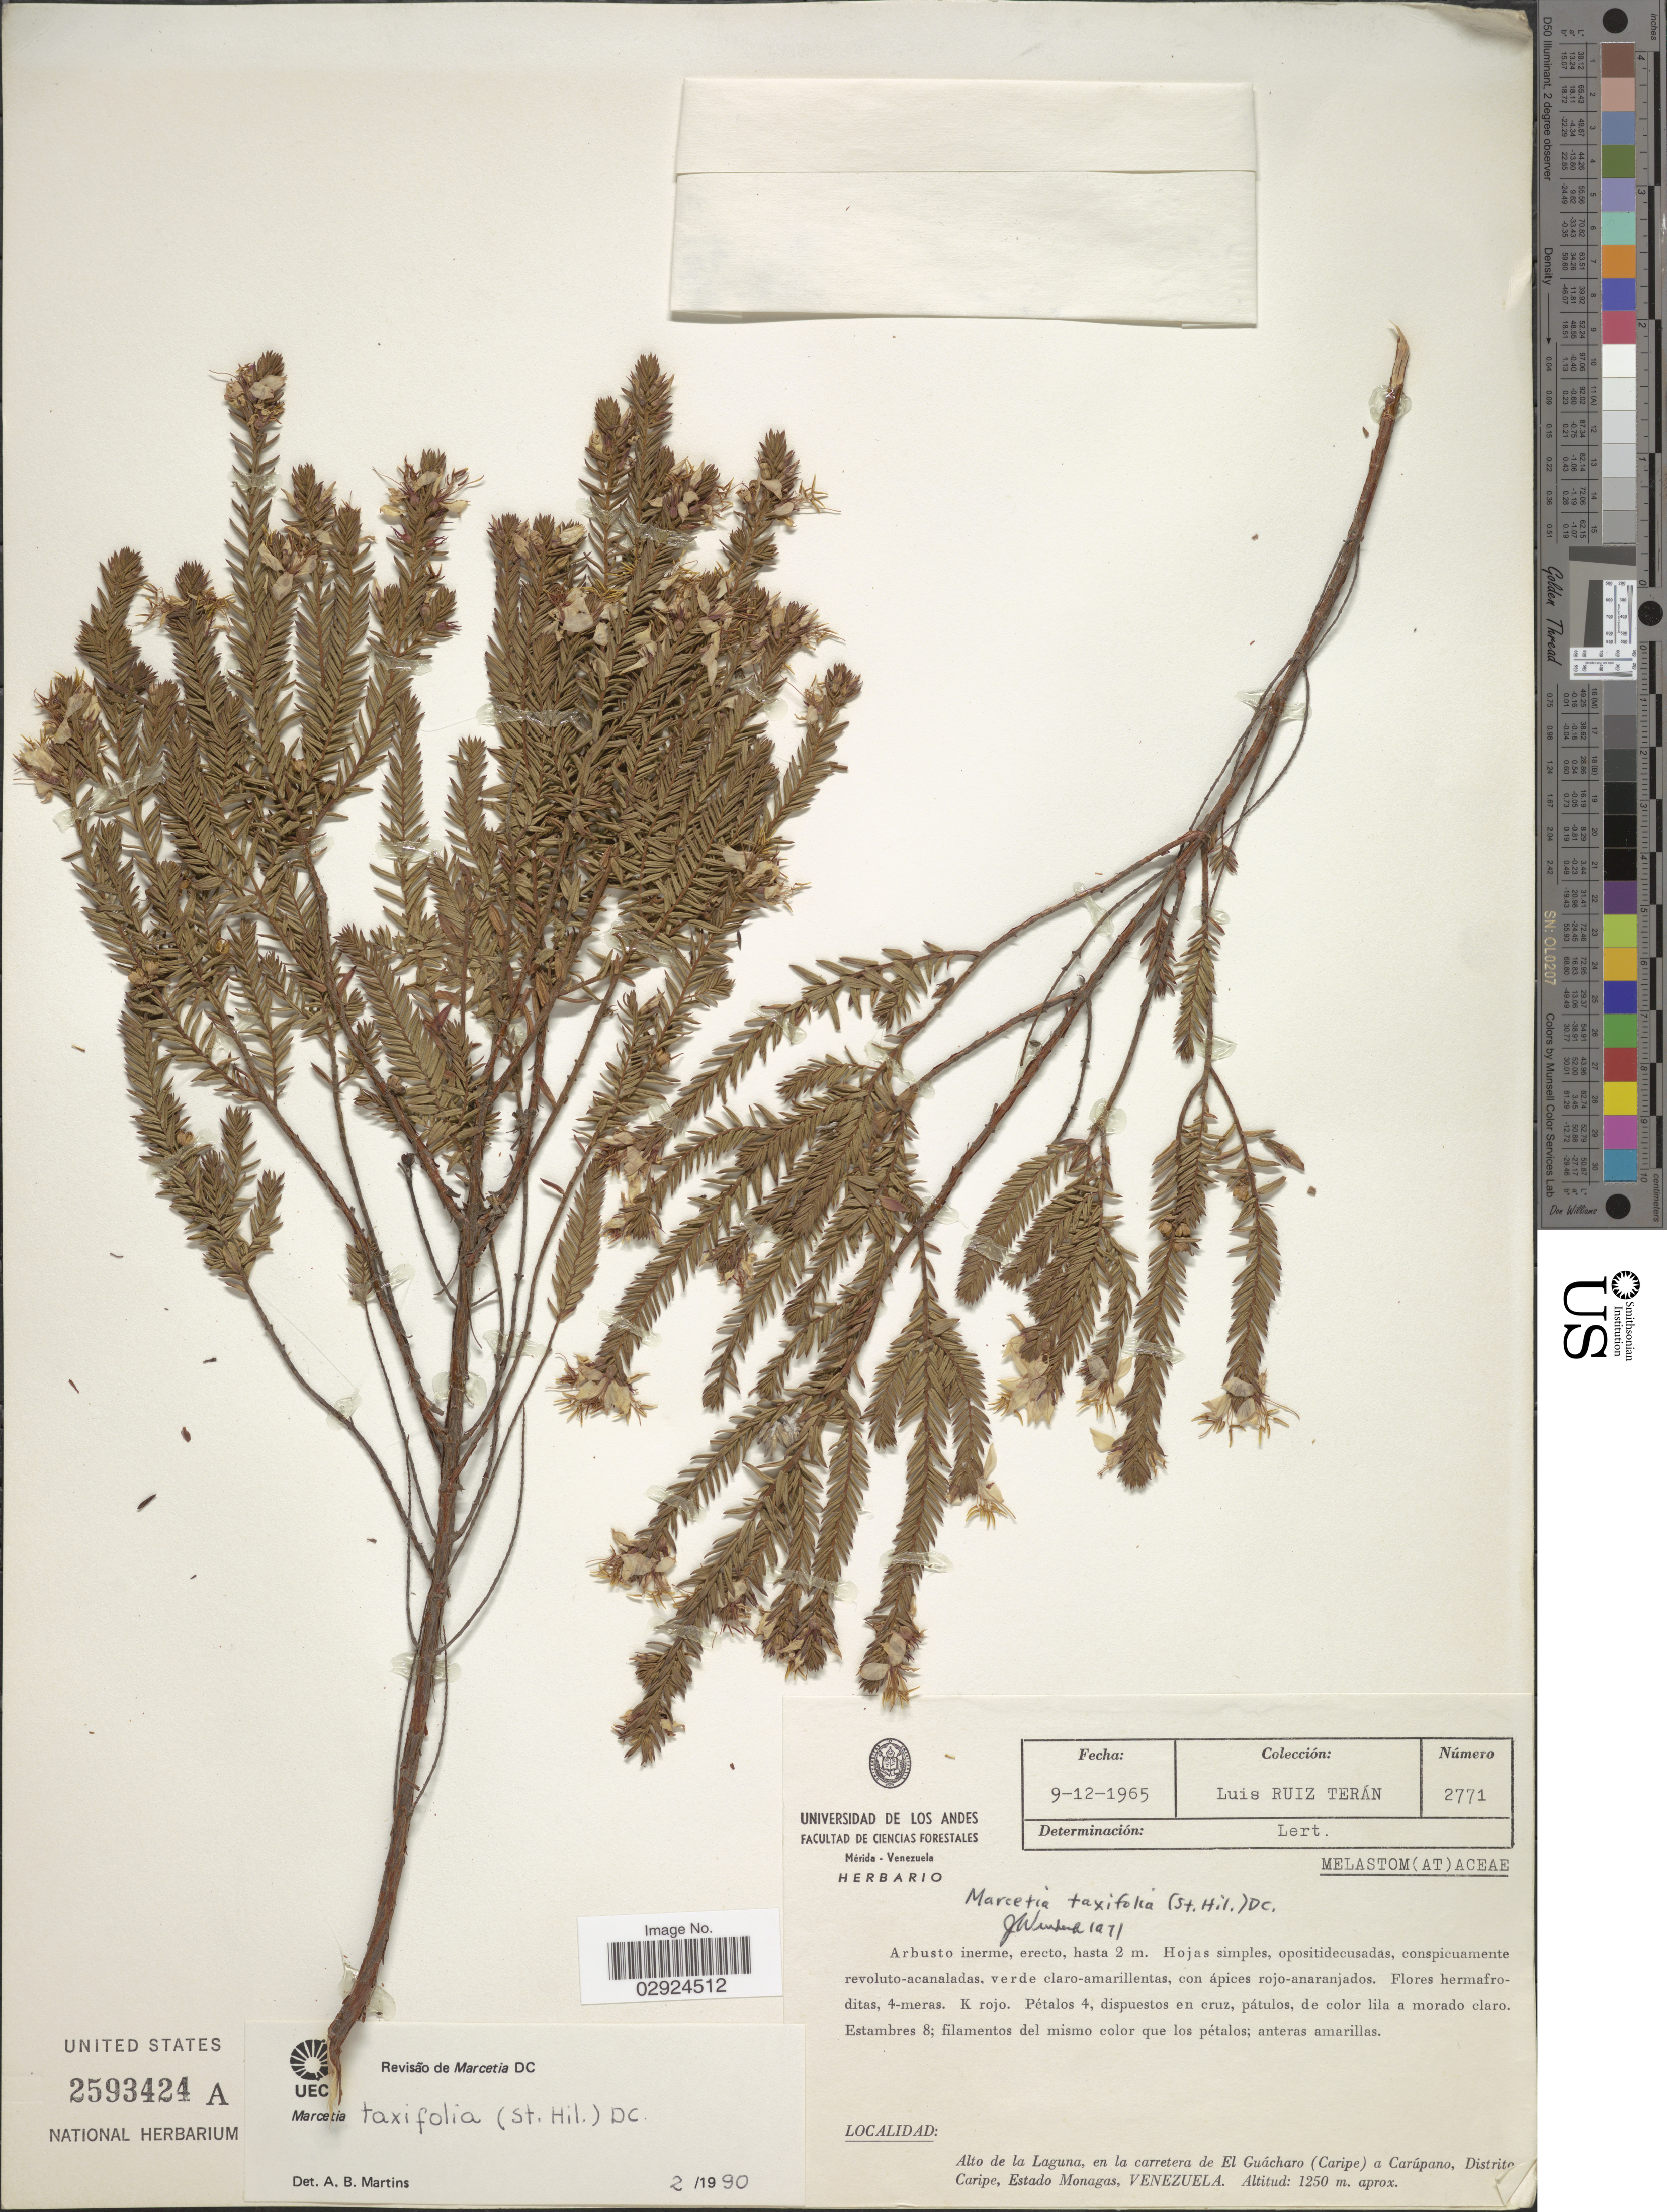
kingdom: Plantae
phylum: Tracheophyta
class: Magnoliopsida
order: Myrtales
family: Melastomataceae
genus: Marcetia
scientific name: Marcetia taxifolia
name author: (A. St.-Hil.) DC.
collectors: L. Teran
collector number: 2771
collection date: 1965-12-09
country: Venezuela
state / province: Monagas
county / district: Caripe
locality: Alto de la Laguna, en la carretera de El Guácharo (Caripe) a Carúpano.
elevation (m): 1250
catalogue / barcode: US 2593424A